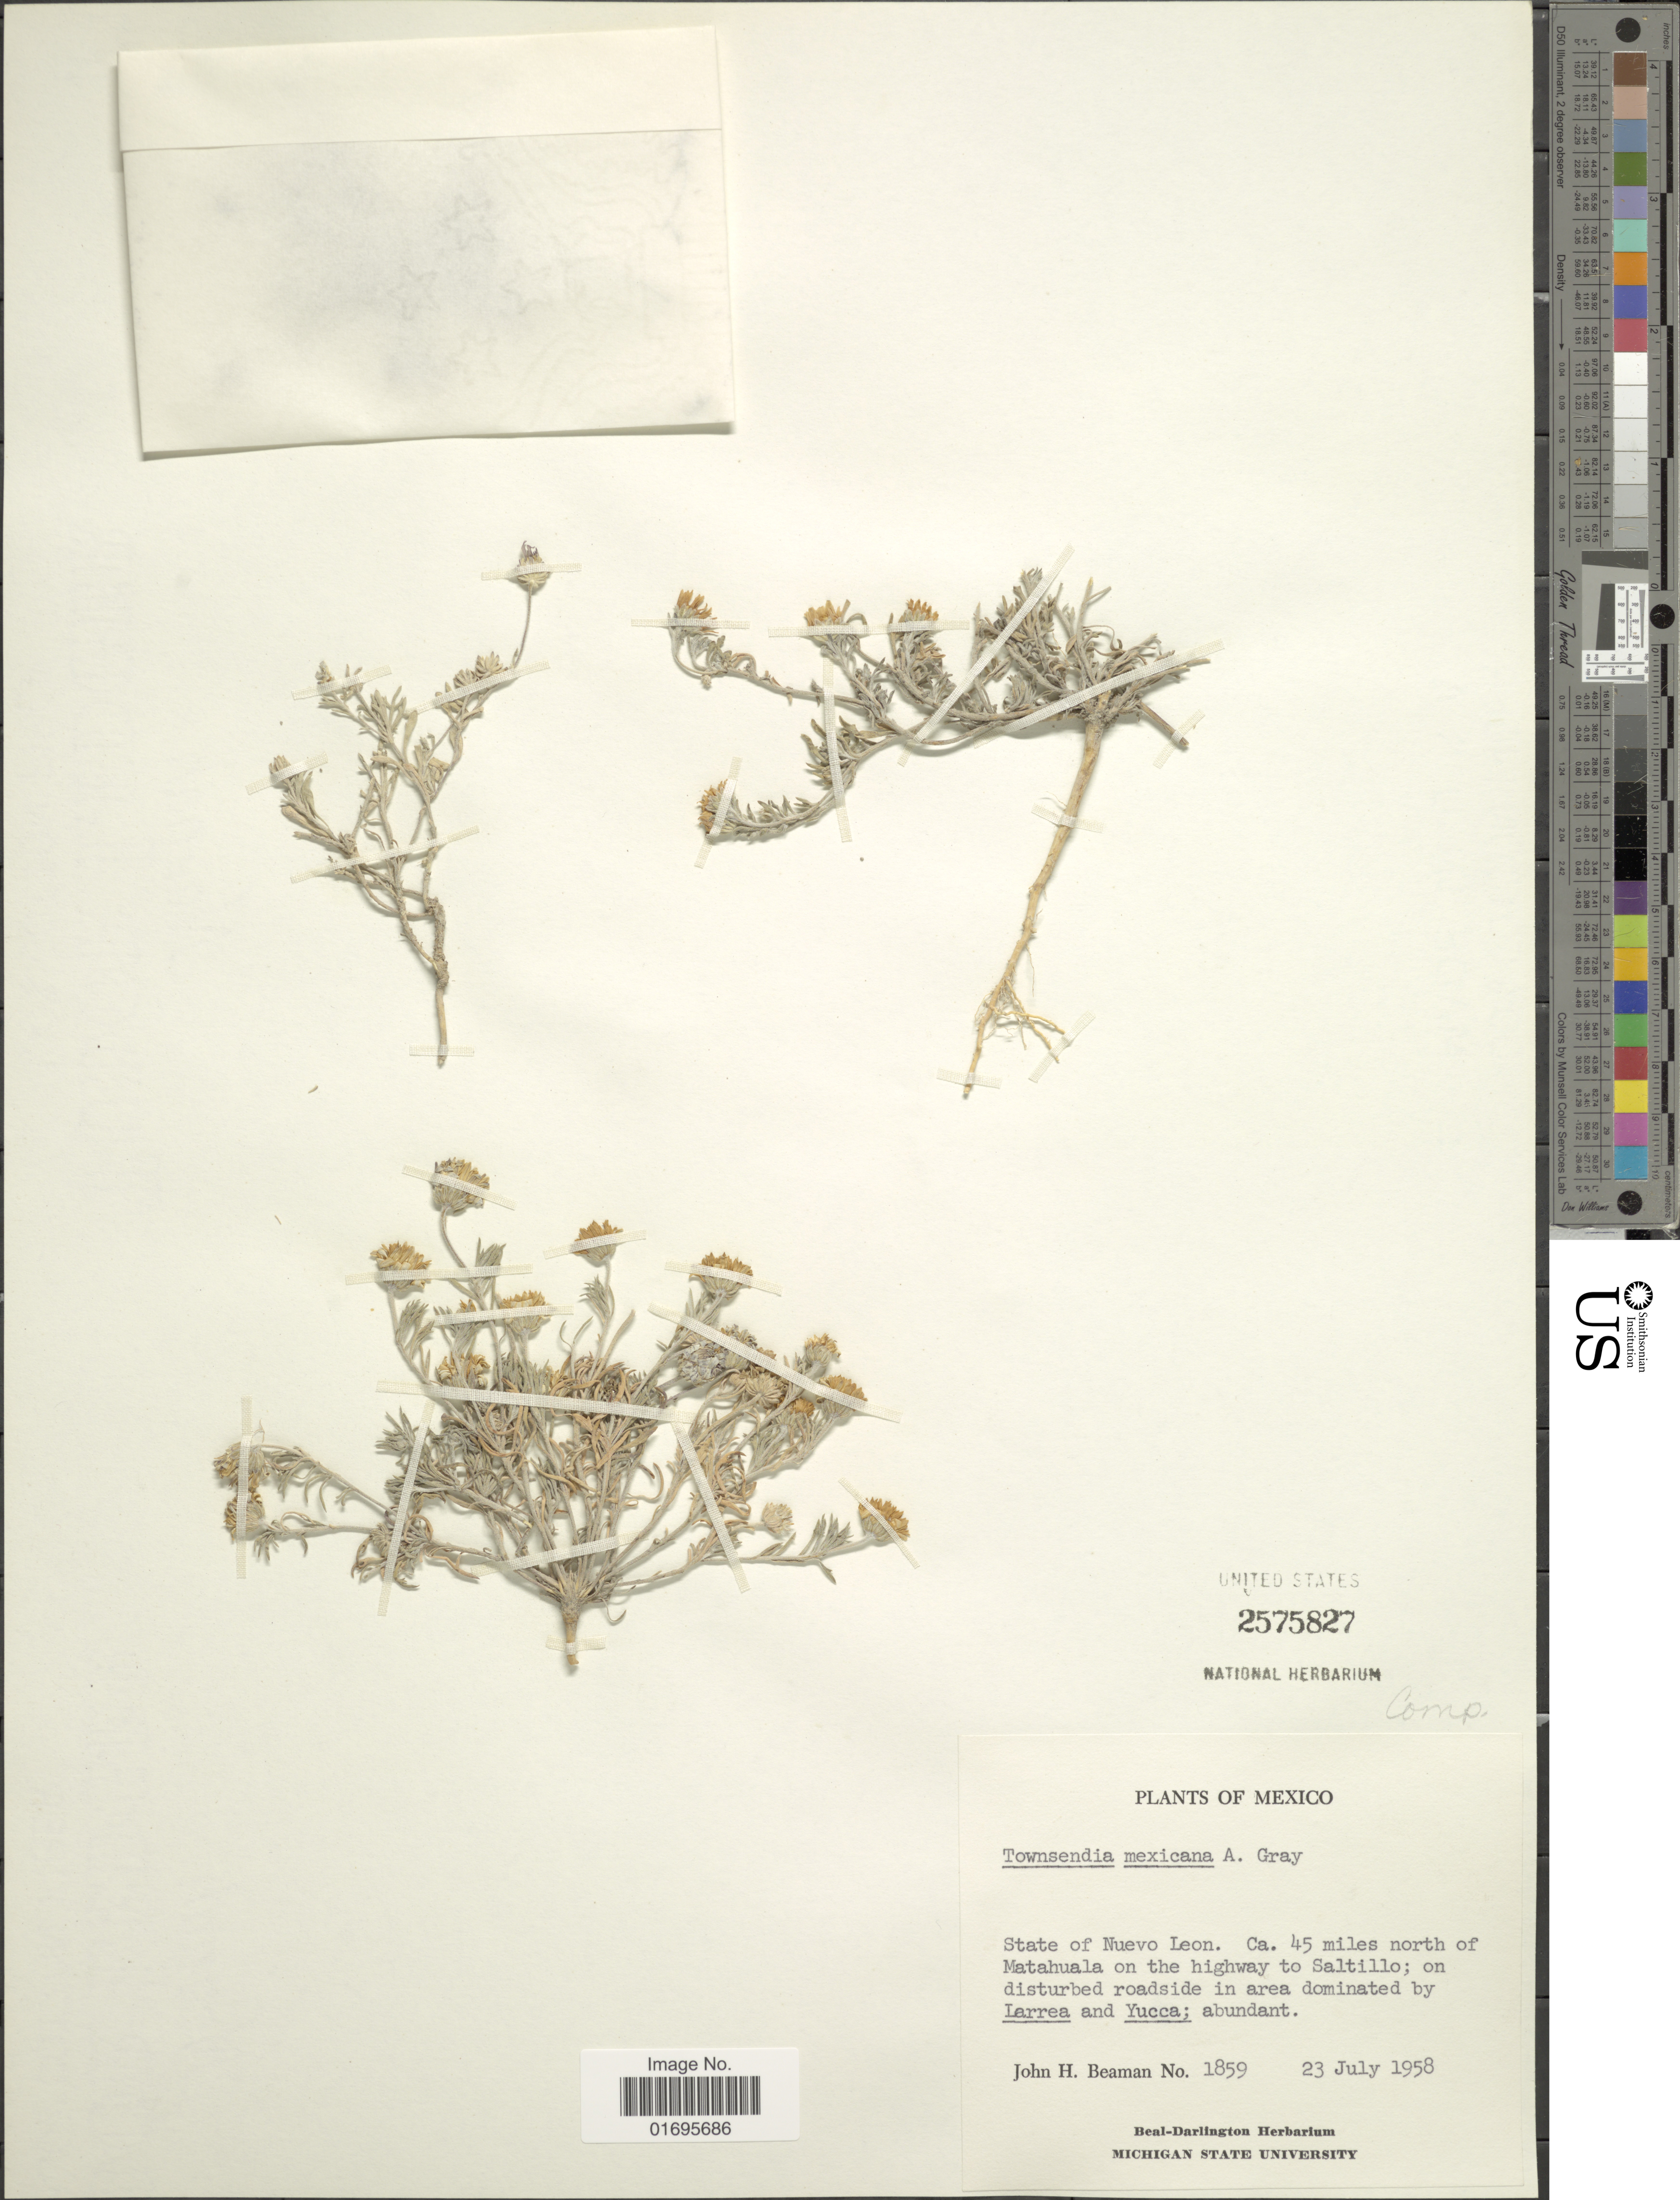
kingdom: Plantae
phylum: Tracheophyta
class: Magnoliopsida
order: Asterales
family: Asteraceae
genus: Townsendia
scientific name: Townsendia mexicana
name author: A. Gray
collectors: J. H. Beaman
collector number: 1859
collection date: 1958-07-23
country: Mexico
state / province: Nuevo León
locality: Ca. 45 miles north of Matahuala on the highway to Saltillo; on disturbed roadside in area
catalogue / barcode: US 2575827